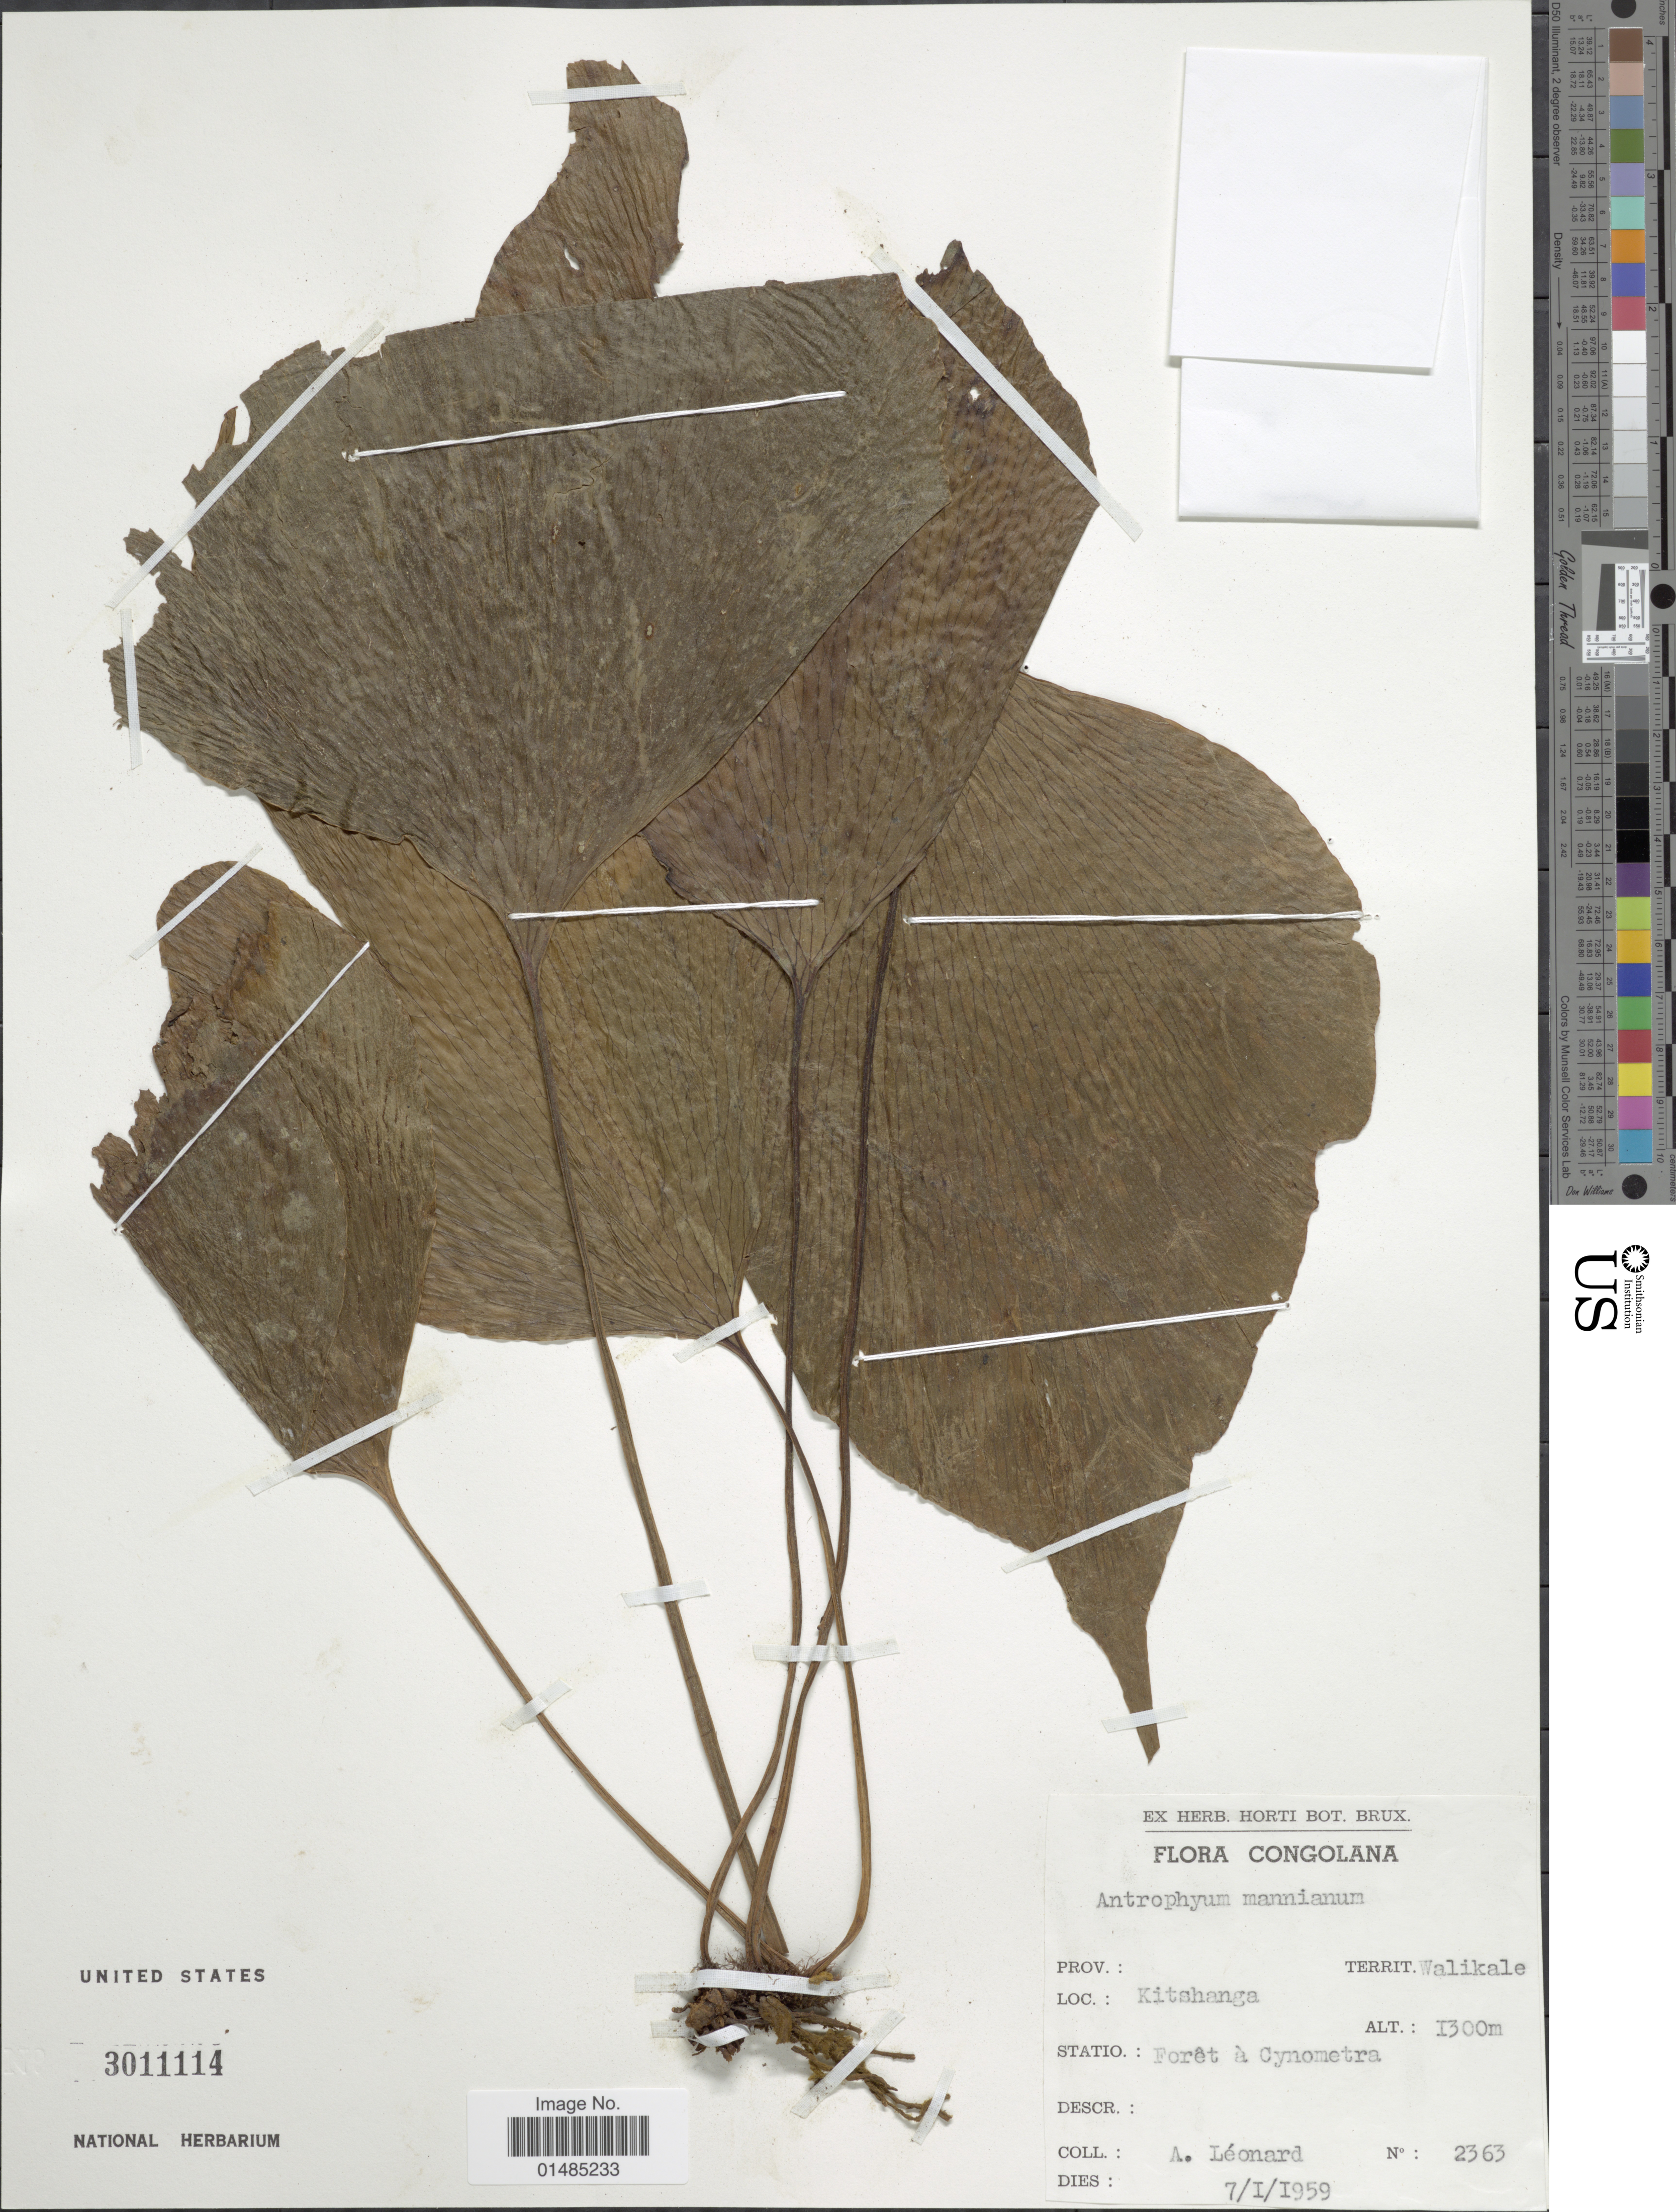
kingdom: Plantae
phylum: Tracheophyta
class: Polypodiopsida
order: Polypodiales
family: Pteridaceae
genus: Antrophyum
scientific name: Antrophyum mannianum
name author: Hook.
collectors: A. Leonard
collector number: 2363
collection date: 1959-01-07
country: Congo, Democratic Republic of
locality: Congolana, Walikale, Kitshanga, Foret a Cynometra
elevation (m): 1300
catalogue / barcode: US 3011114